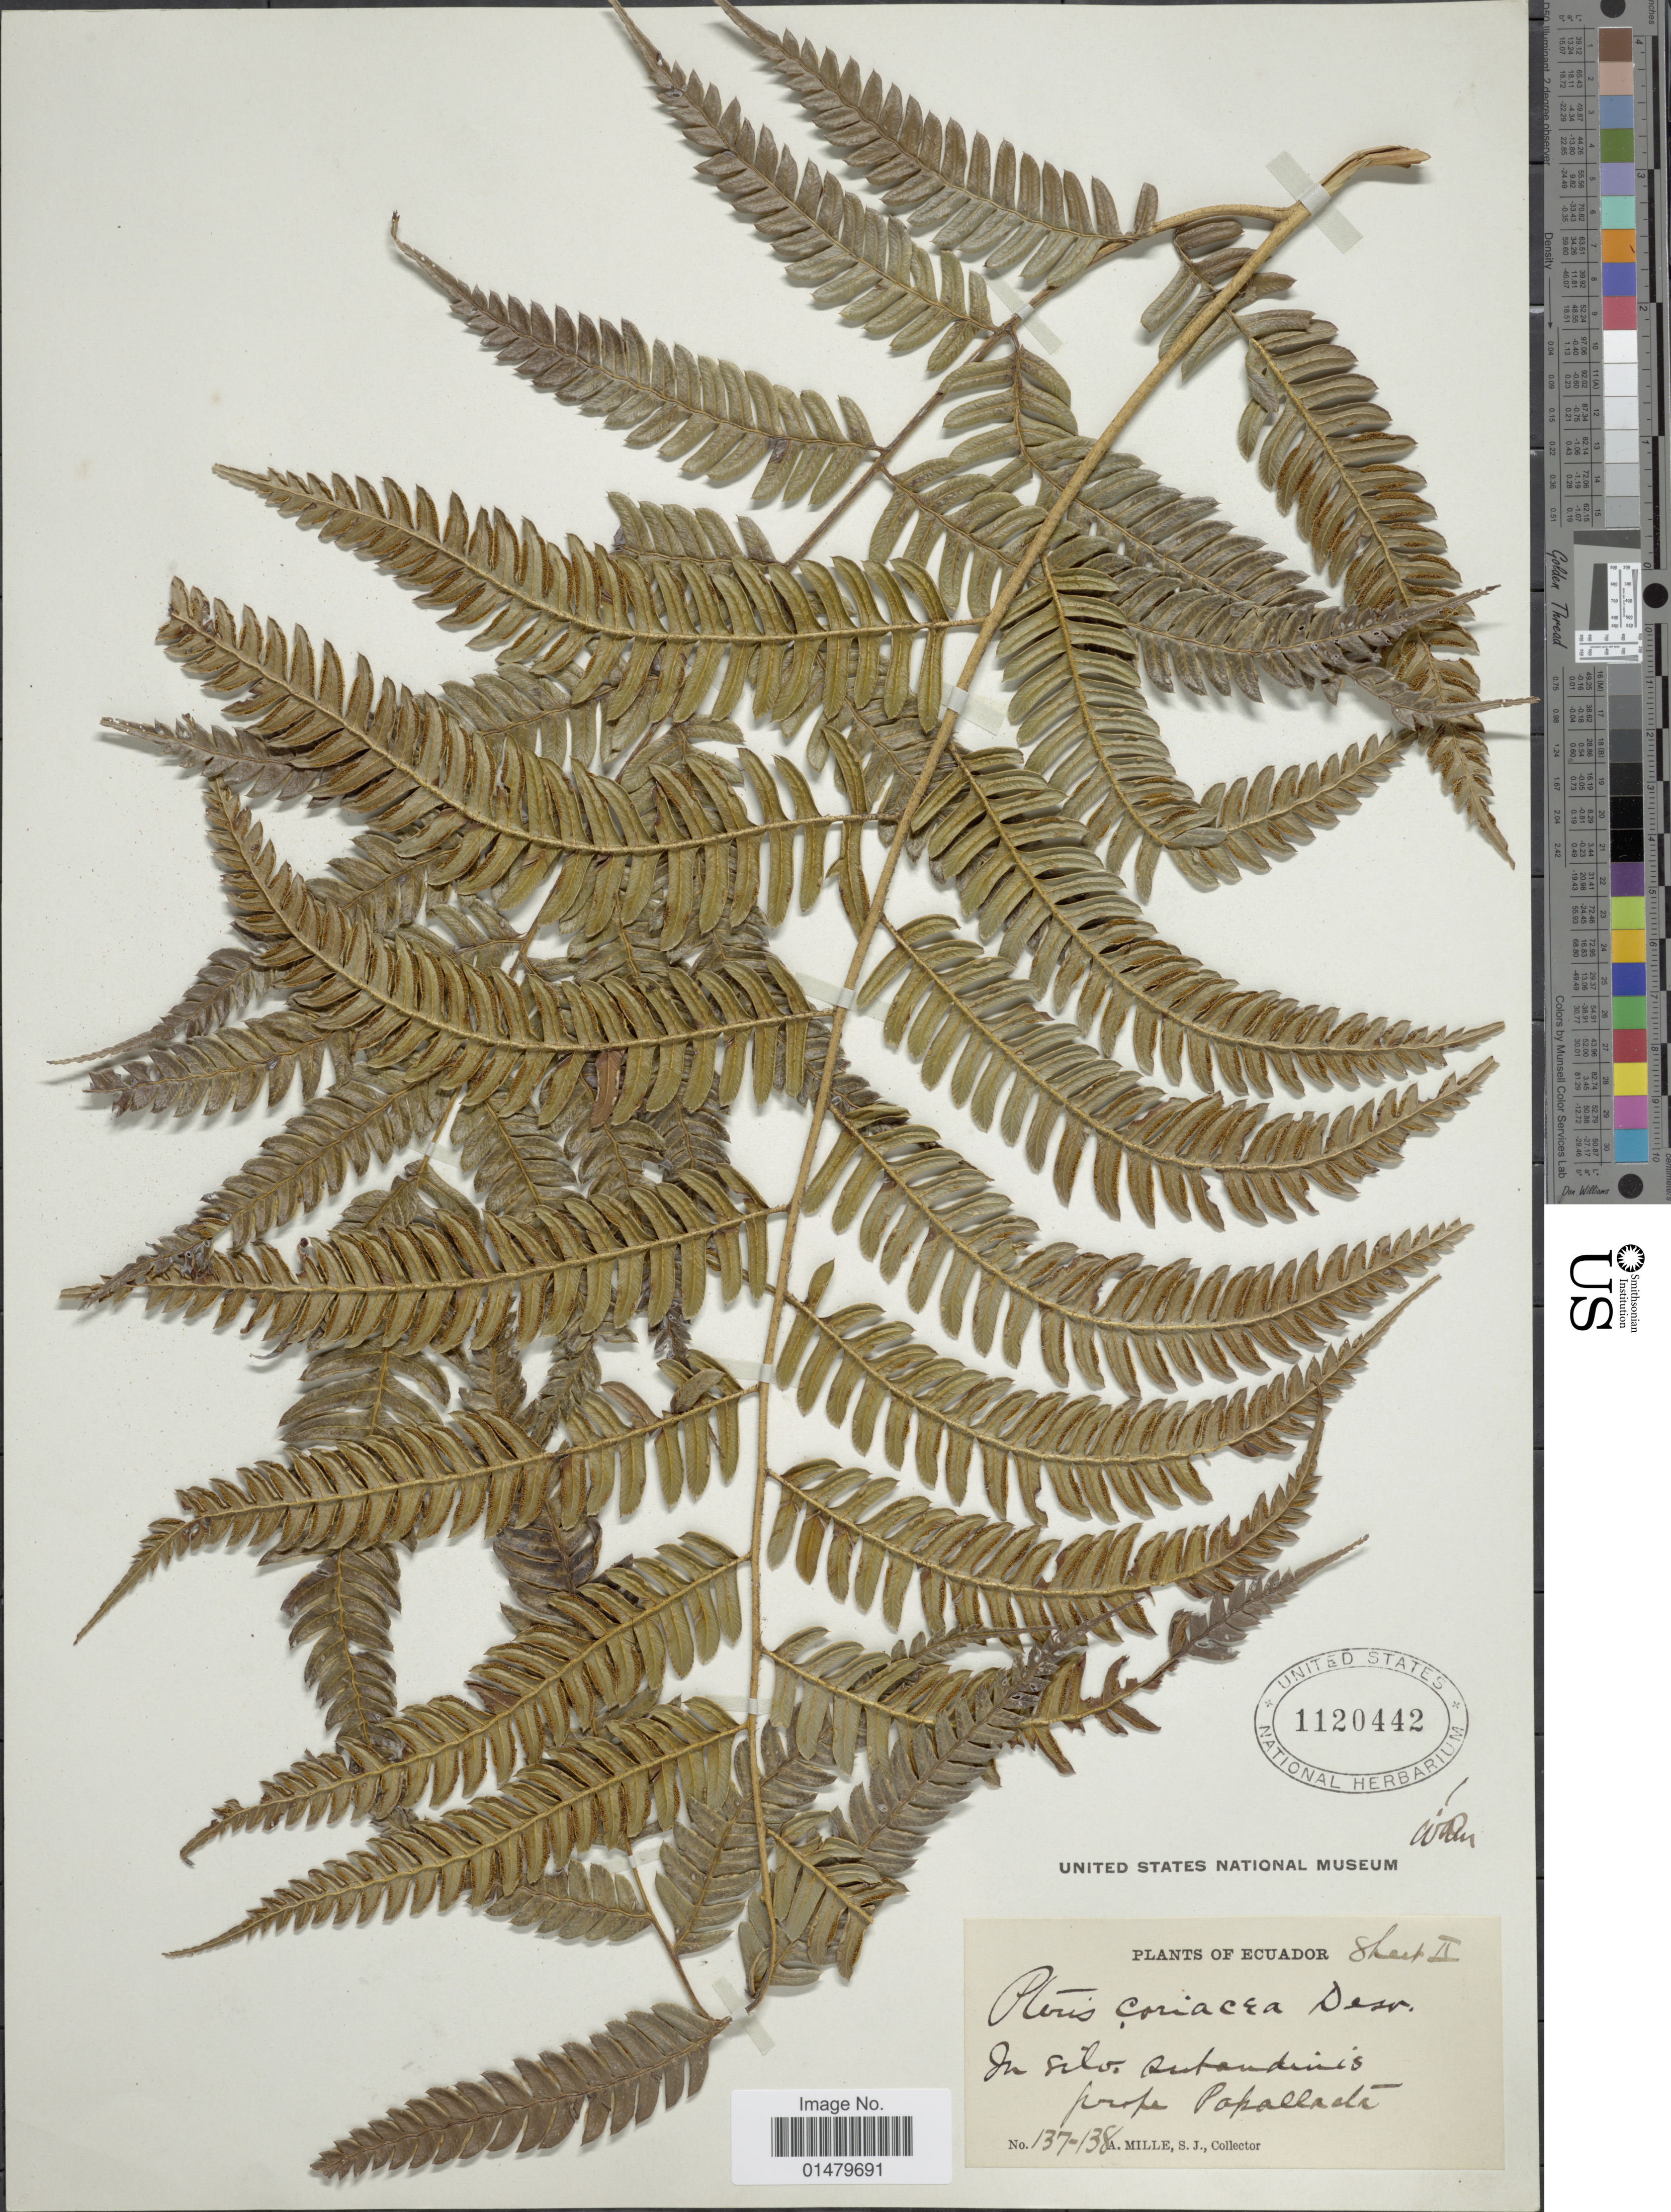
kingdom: Plantae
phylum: Tracheophyta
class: Polypodiopsida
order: Polypodiales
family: Pteridaceae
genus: Pteris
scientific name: Pteris muricata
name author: Rosenst.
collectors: S. J. A. Mille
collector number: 137/138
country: Ecuador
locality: In silv. sutandinis prope Papallacta.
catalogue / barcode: US 1120442